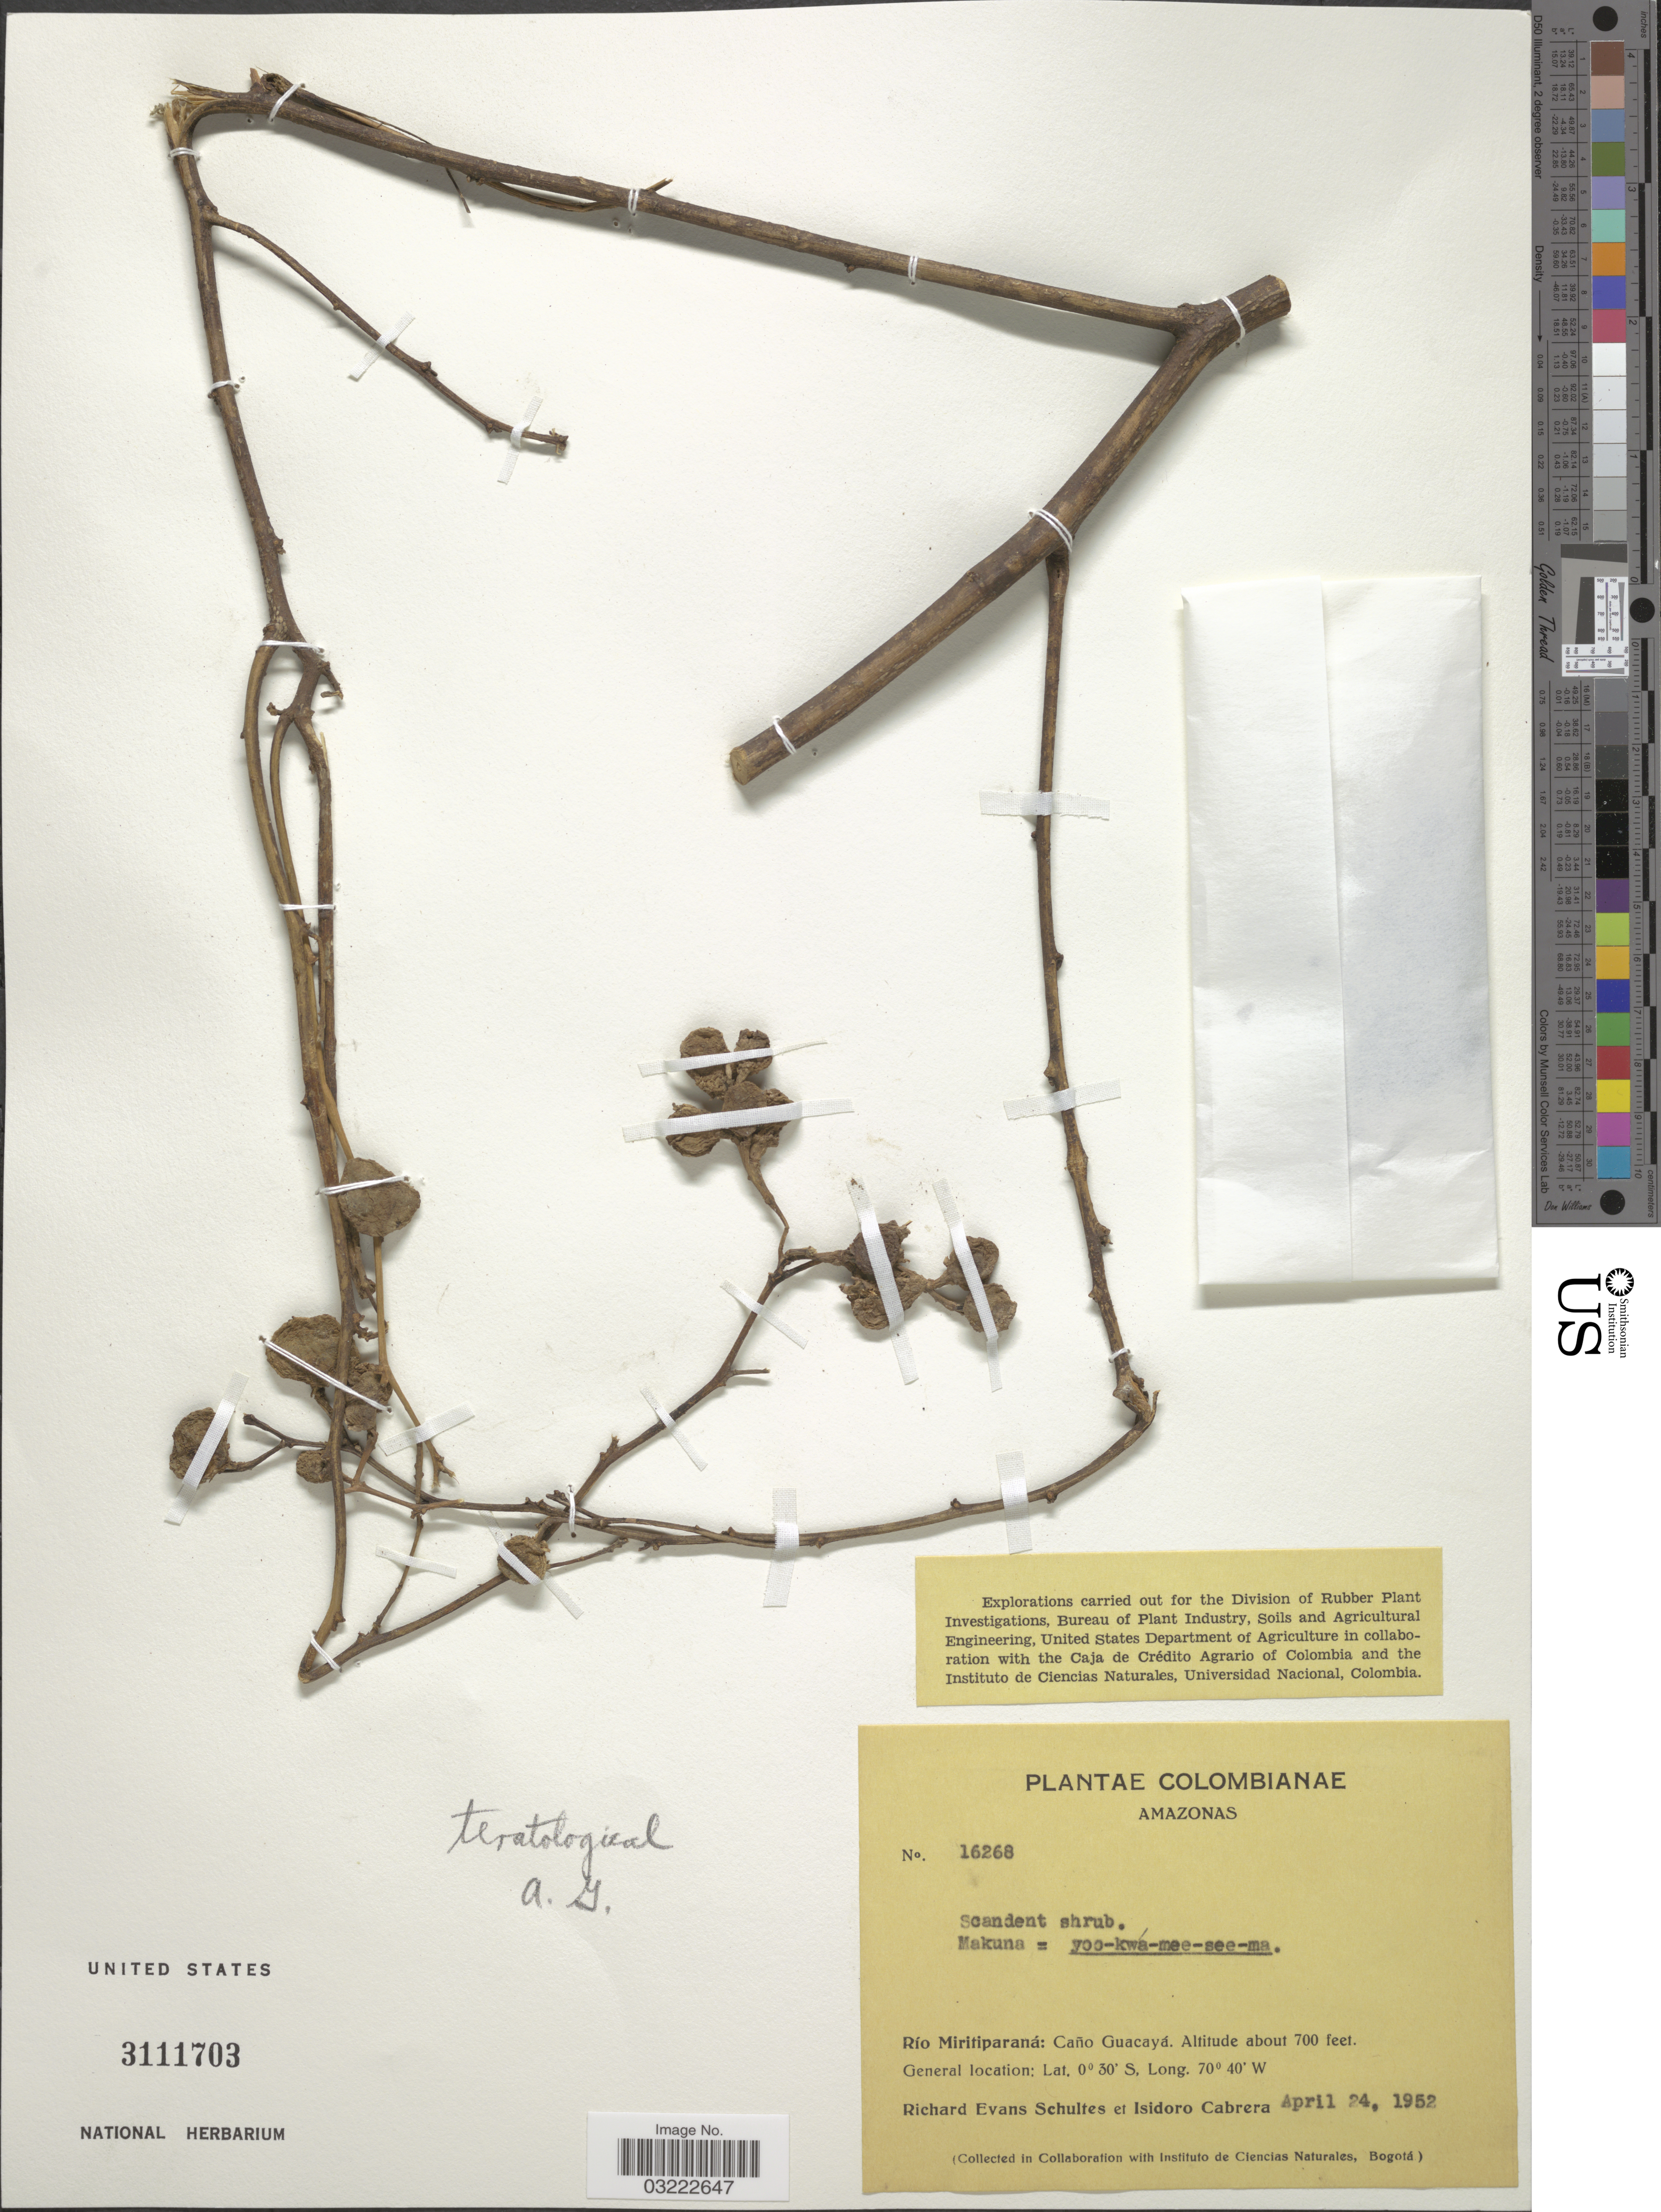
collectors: R. E. Schultes & I. Cabrera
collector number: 16268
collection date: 1952-04-24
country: Colombia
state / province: Amazônas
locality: Río Miritiparaná: Caño Guacayá.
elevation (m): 213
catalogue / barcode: US 3111703